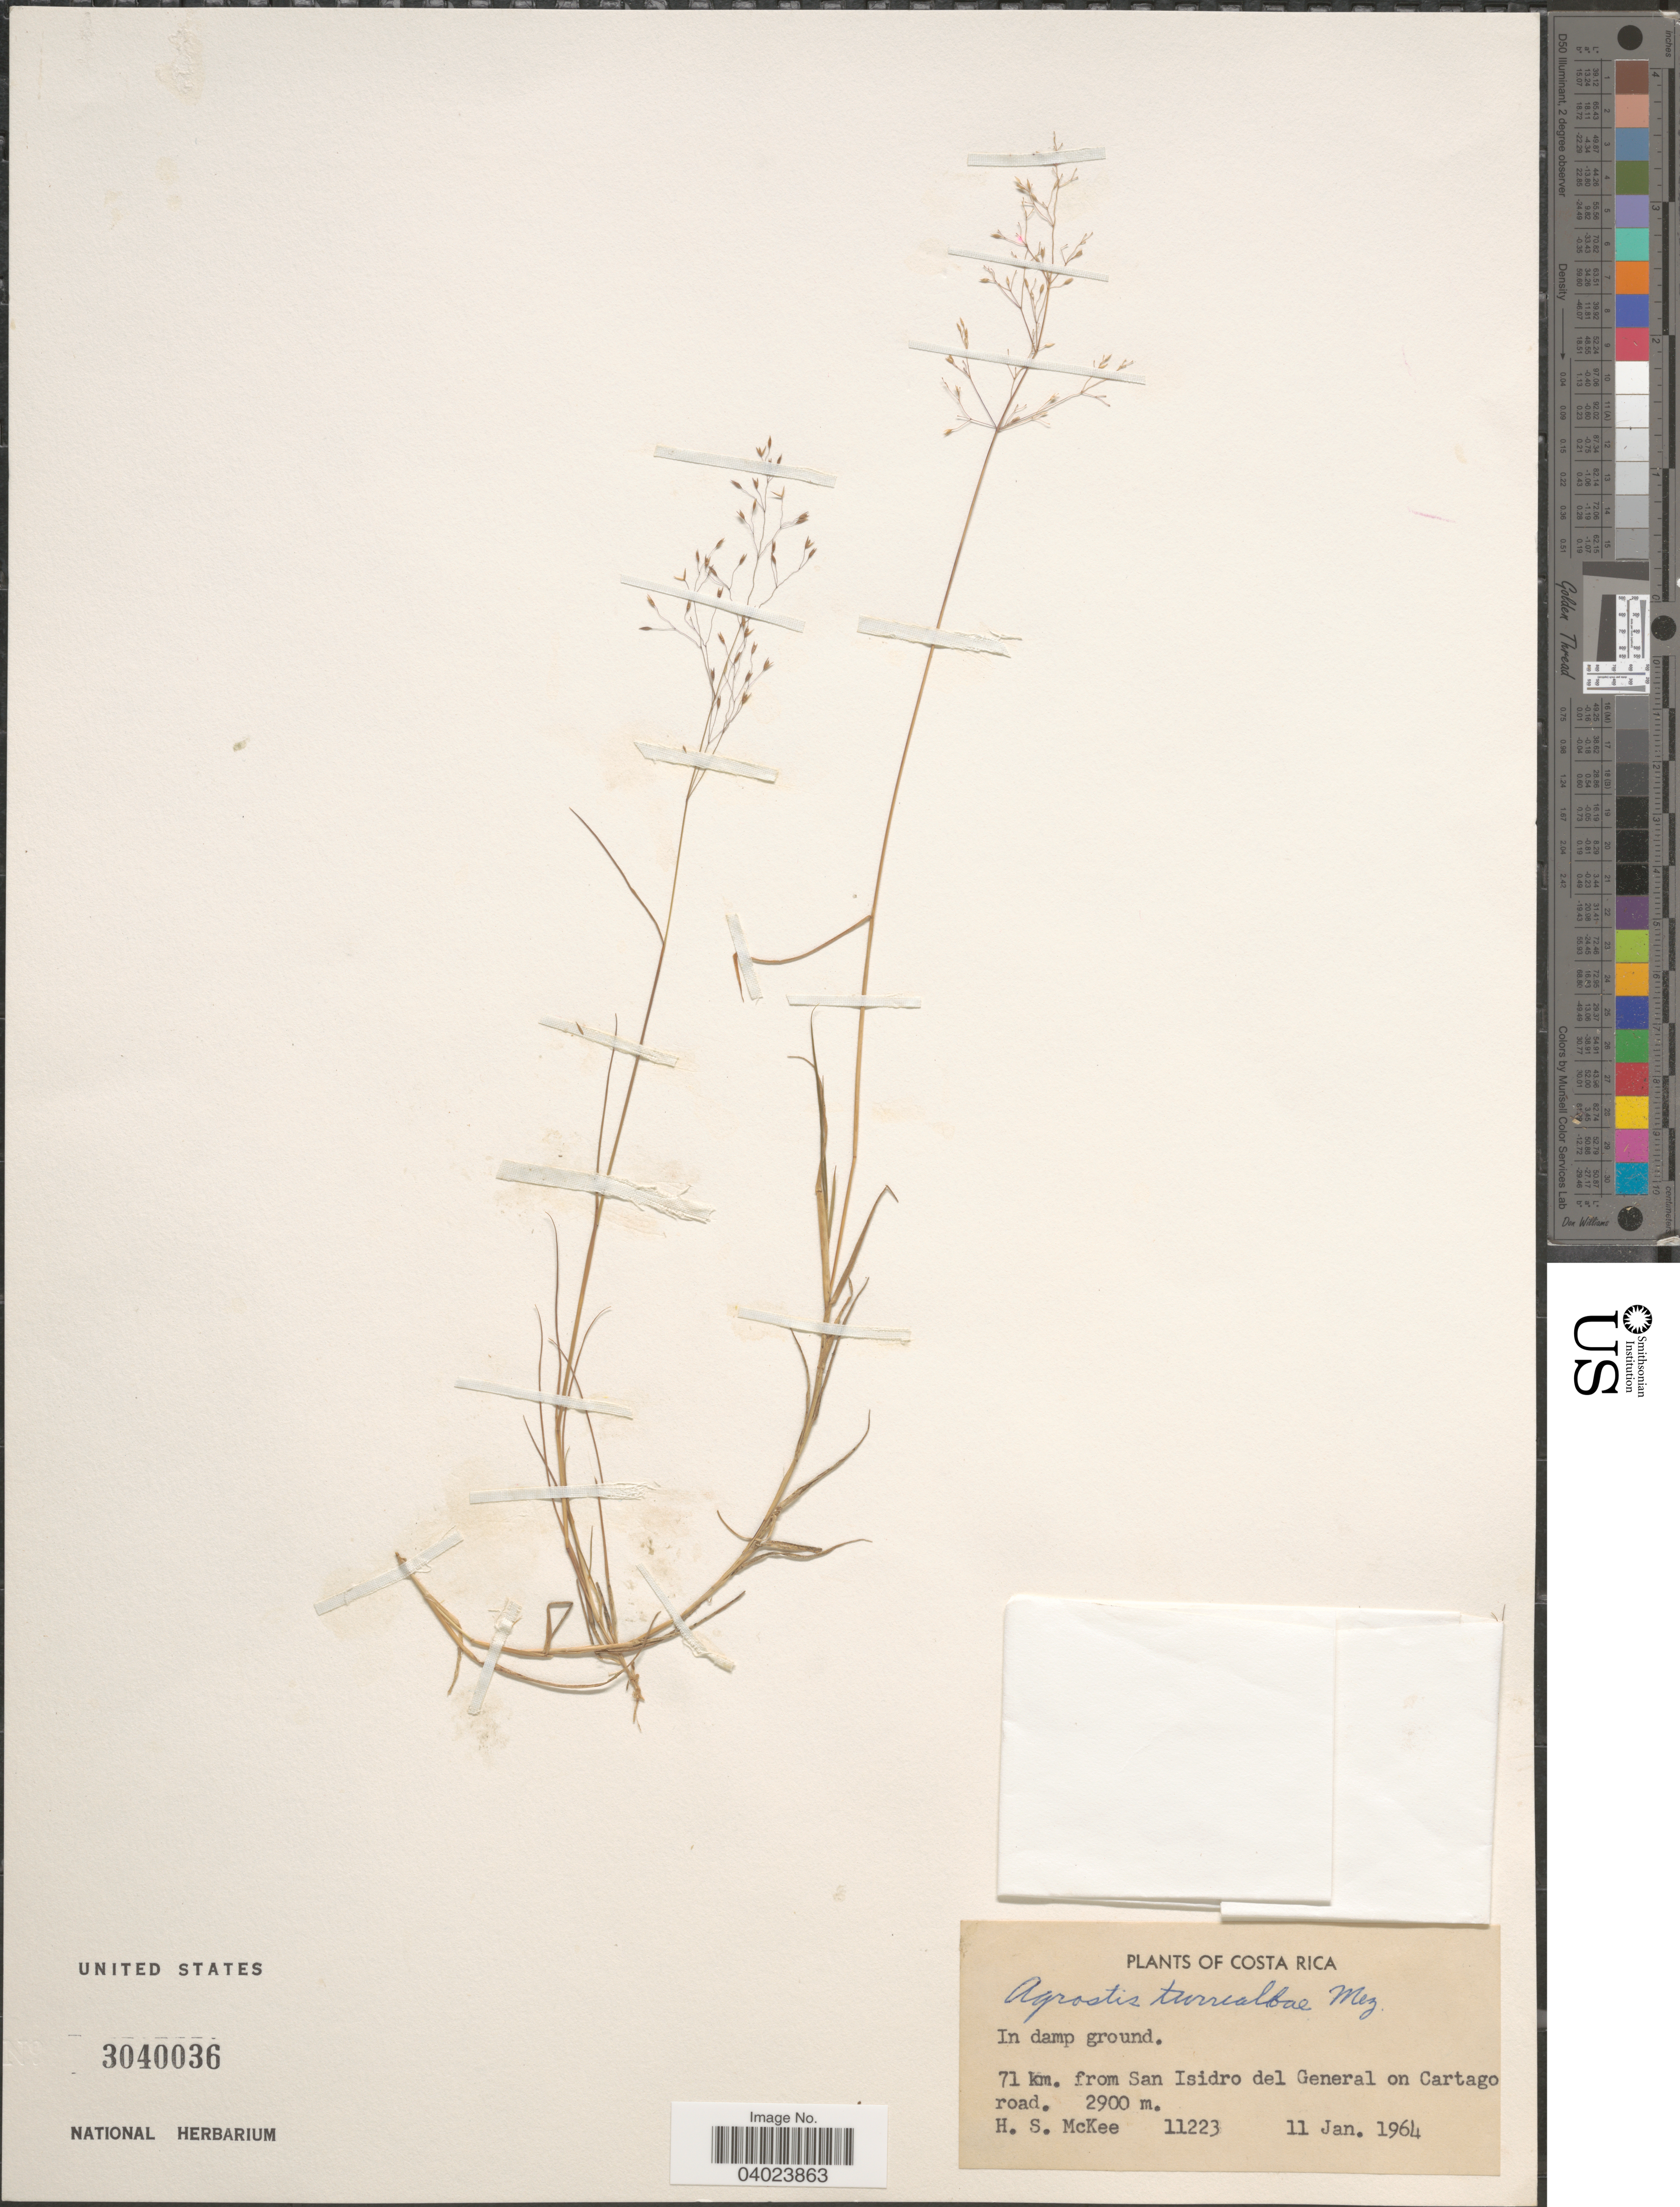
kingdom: Plantae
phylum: Tracheophyta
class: Liliopsida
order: Poales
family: Poaceae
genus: Agrostis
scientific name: Agrostis turrialbae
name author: Mez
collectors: H. S. McKee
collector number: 11223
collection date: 1964-01-11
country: Costa Rica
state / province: Cartago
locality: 71 km. from San Isidro del General on Cartago road.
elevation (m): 2900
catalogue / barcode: US 3040036